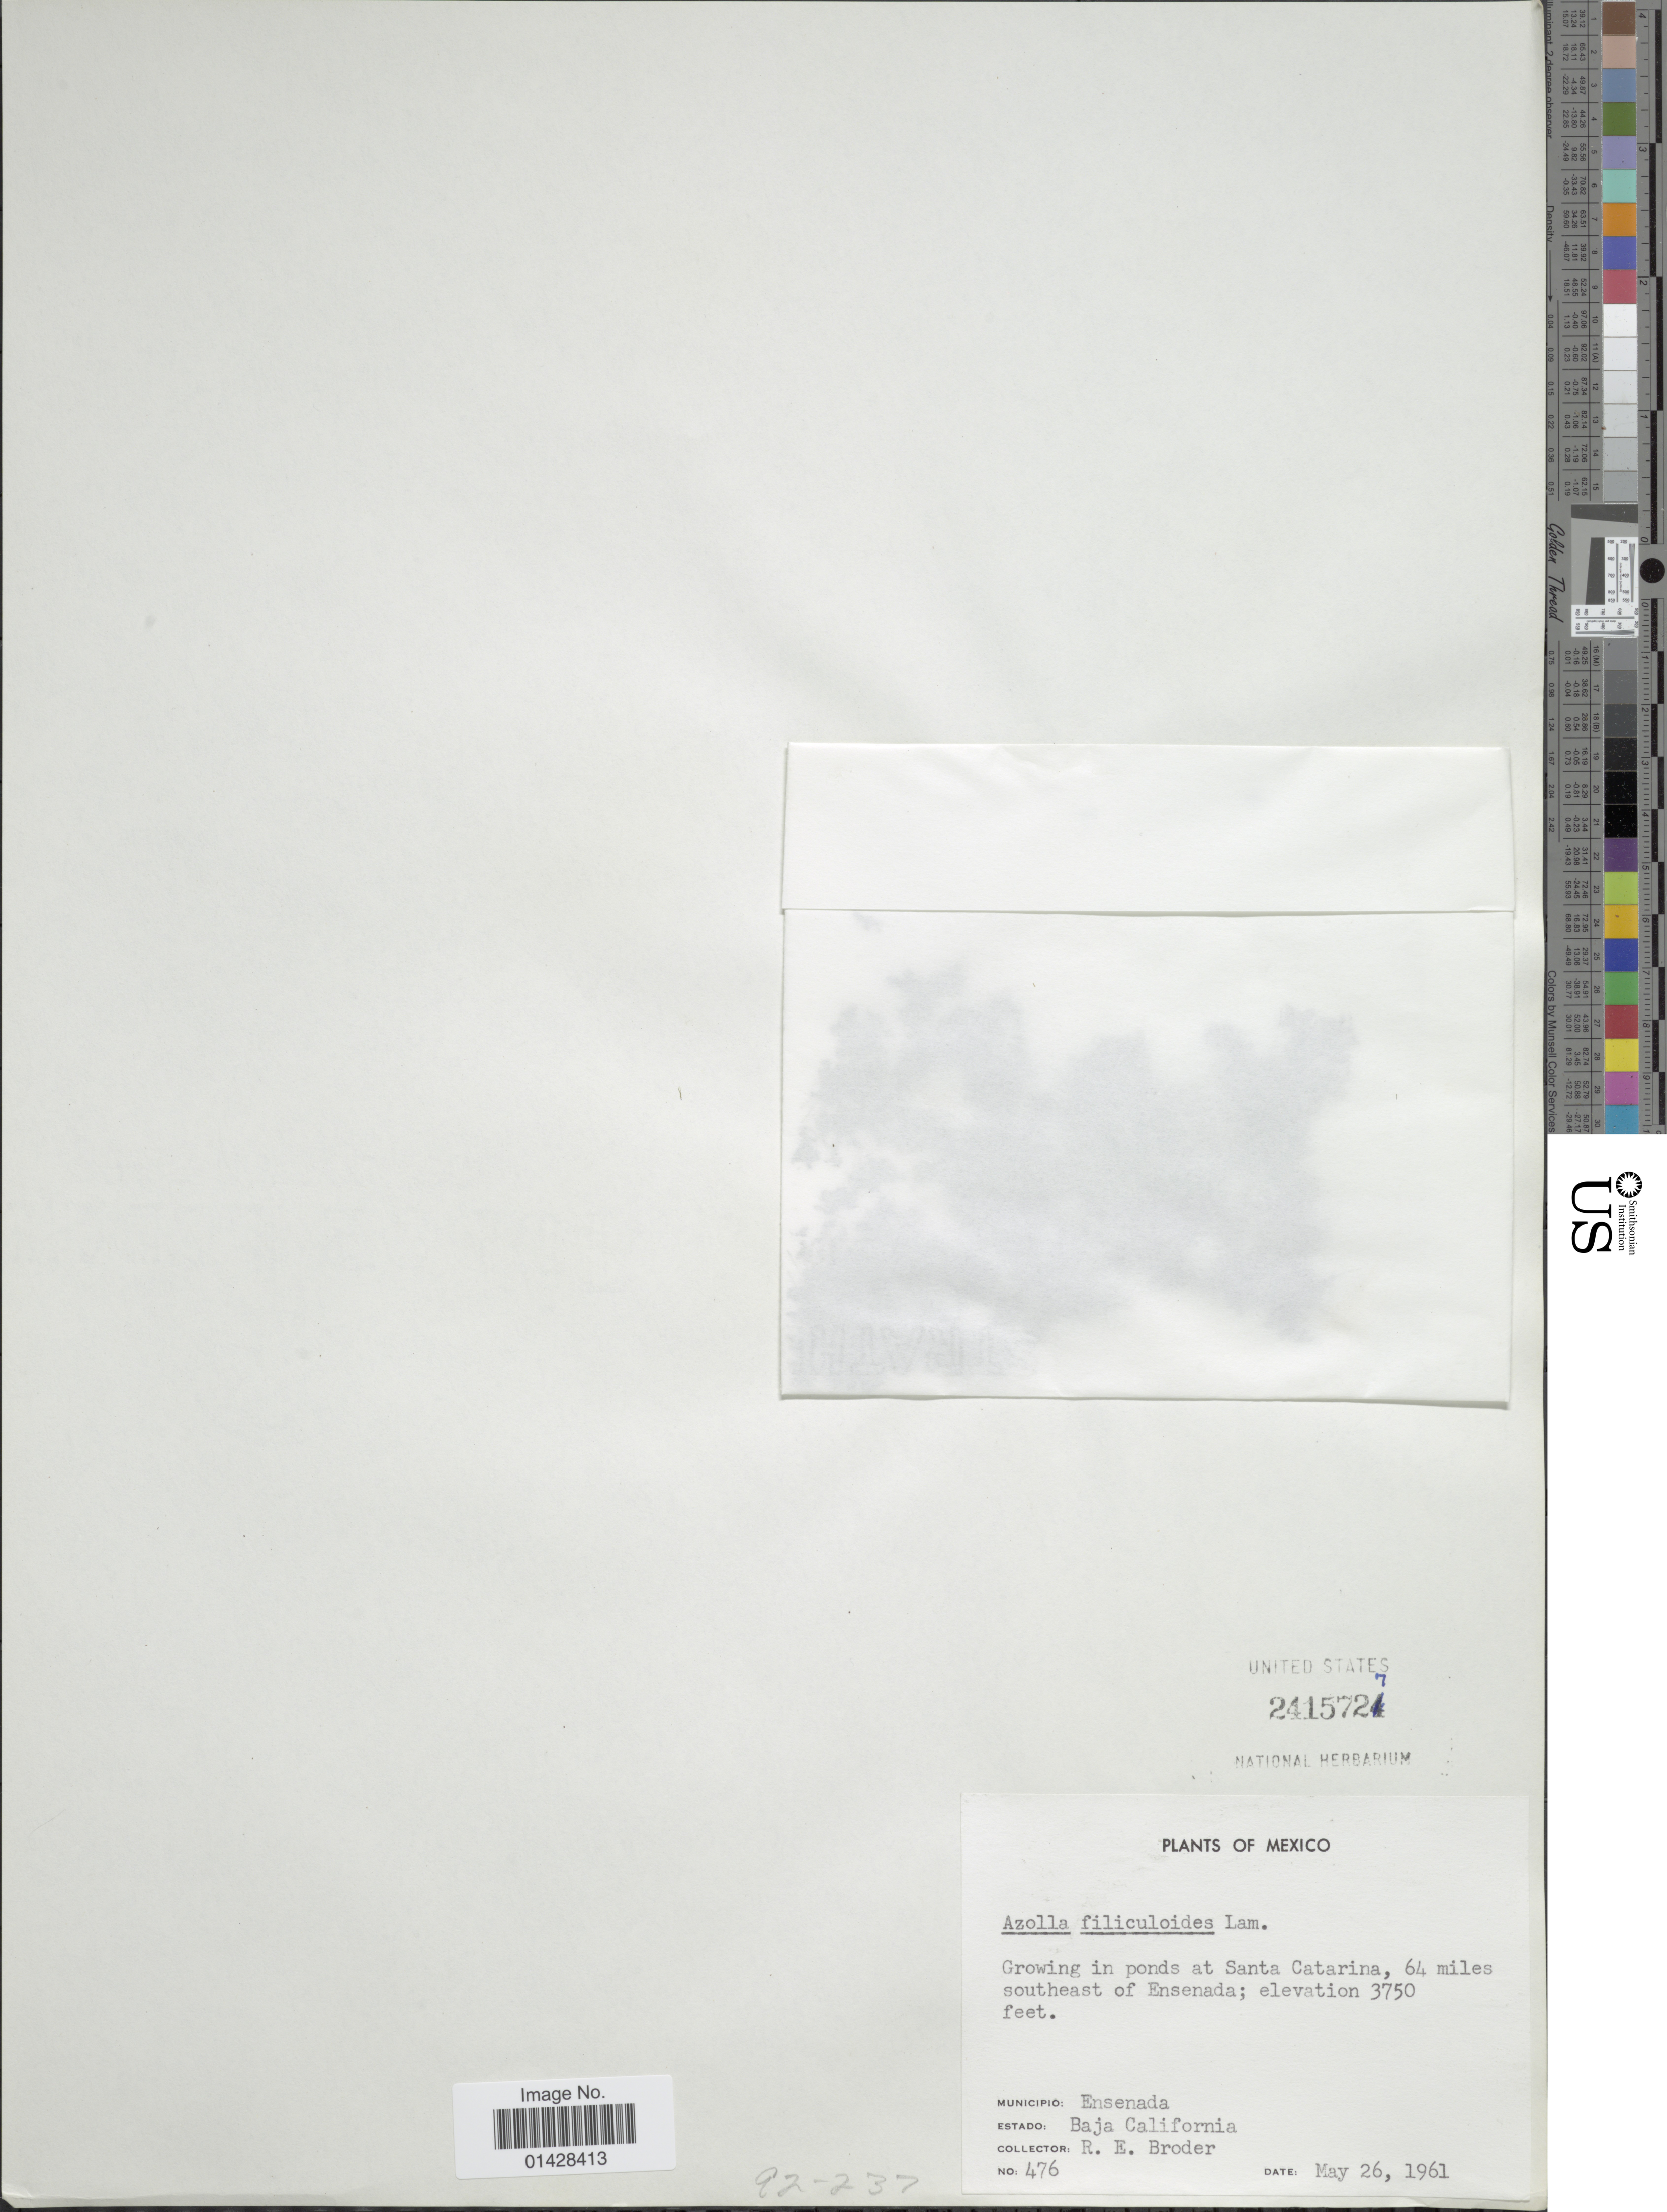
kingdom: Plantae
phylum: Tracheophyta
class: Polypodiopsida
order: Salviniales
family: Salviniaceae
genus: Azolla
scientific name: Azolla sp.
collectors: R. Broder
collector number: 476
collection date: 1961-05-26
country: Mexico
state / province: Baja California Norte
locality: Growing in ponds at Santa Catarina, 64 miles southeast of Ensenada, Municipio: Ensenada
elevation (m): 3750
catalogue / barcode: US 2415727